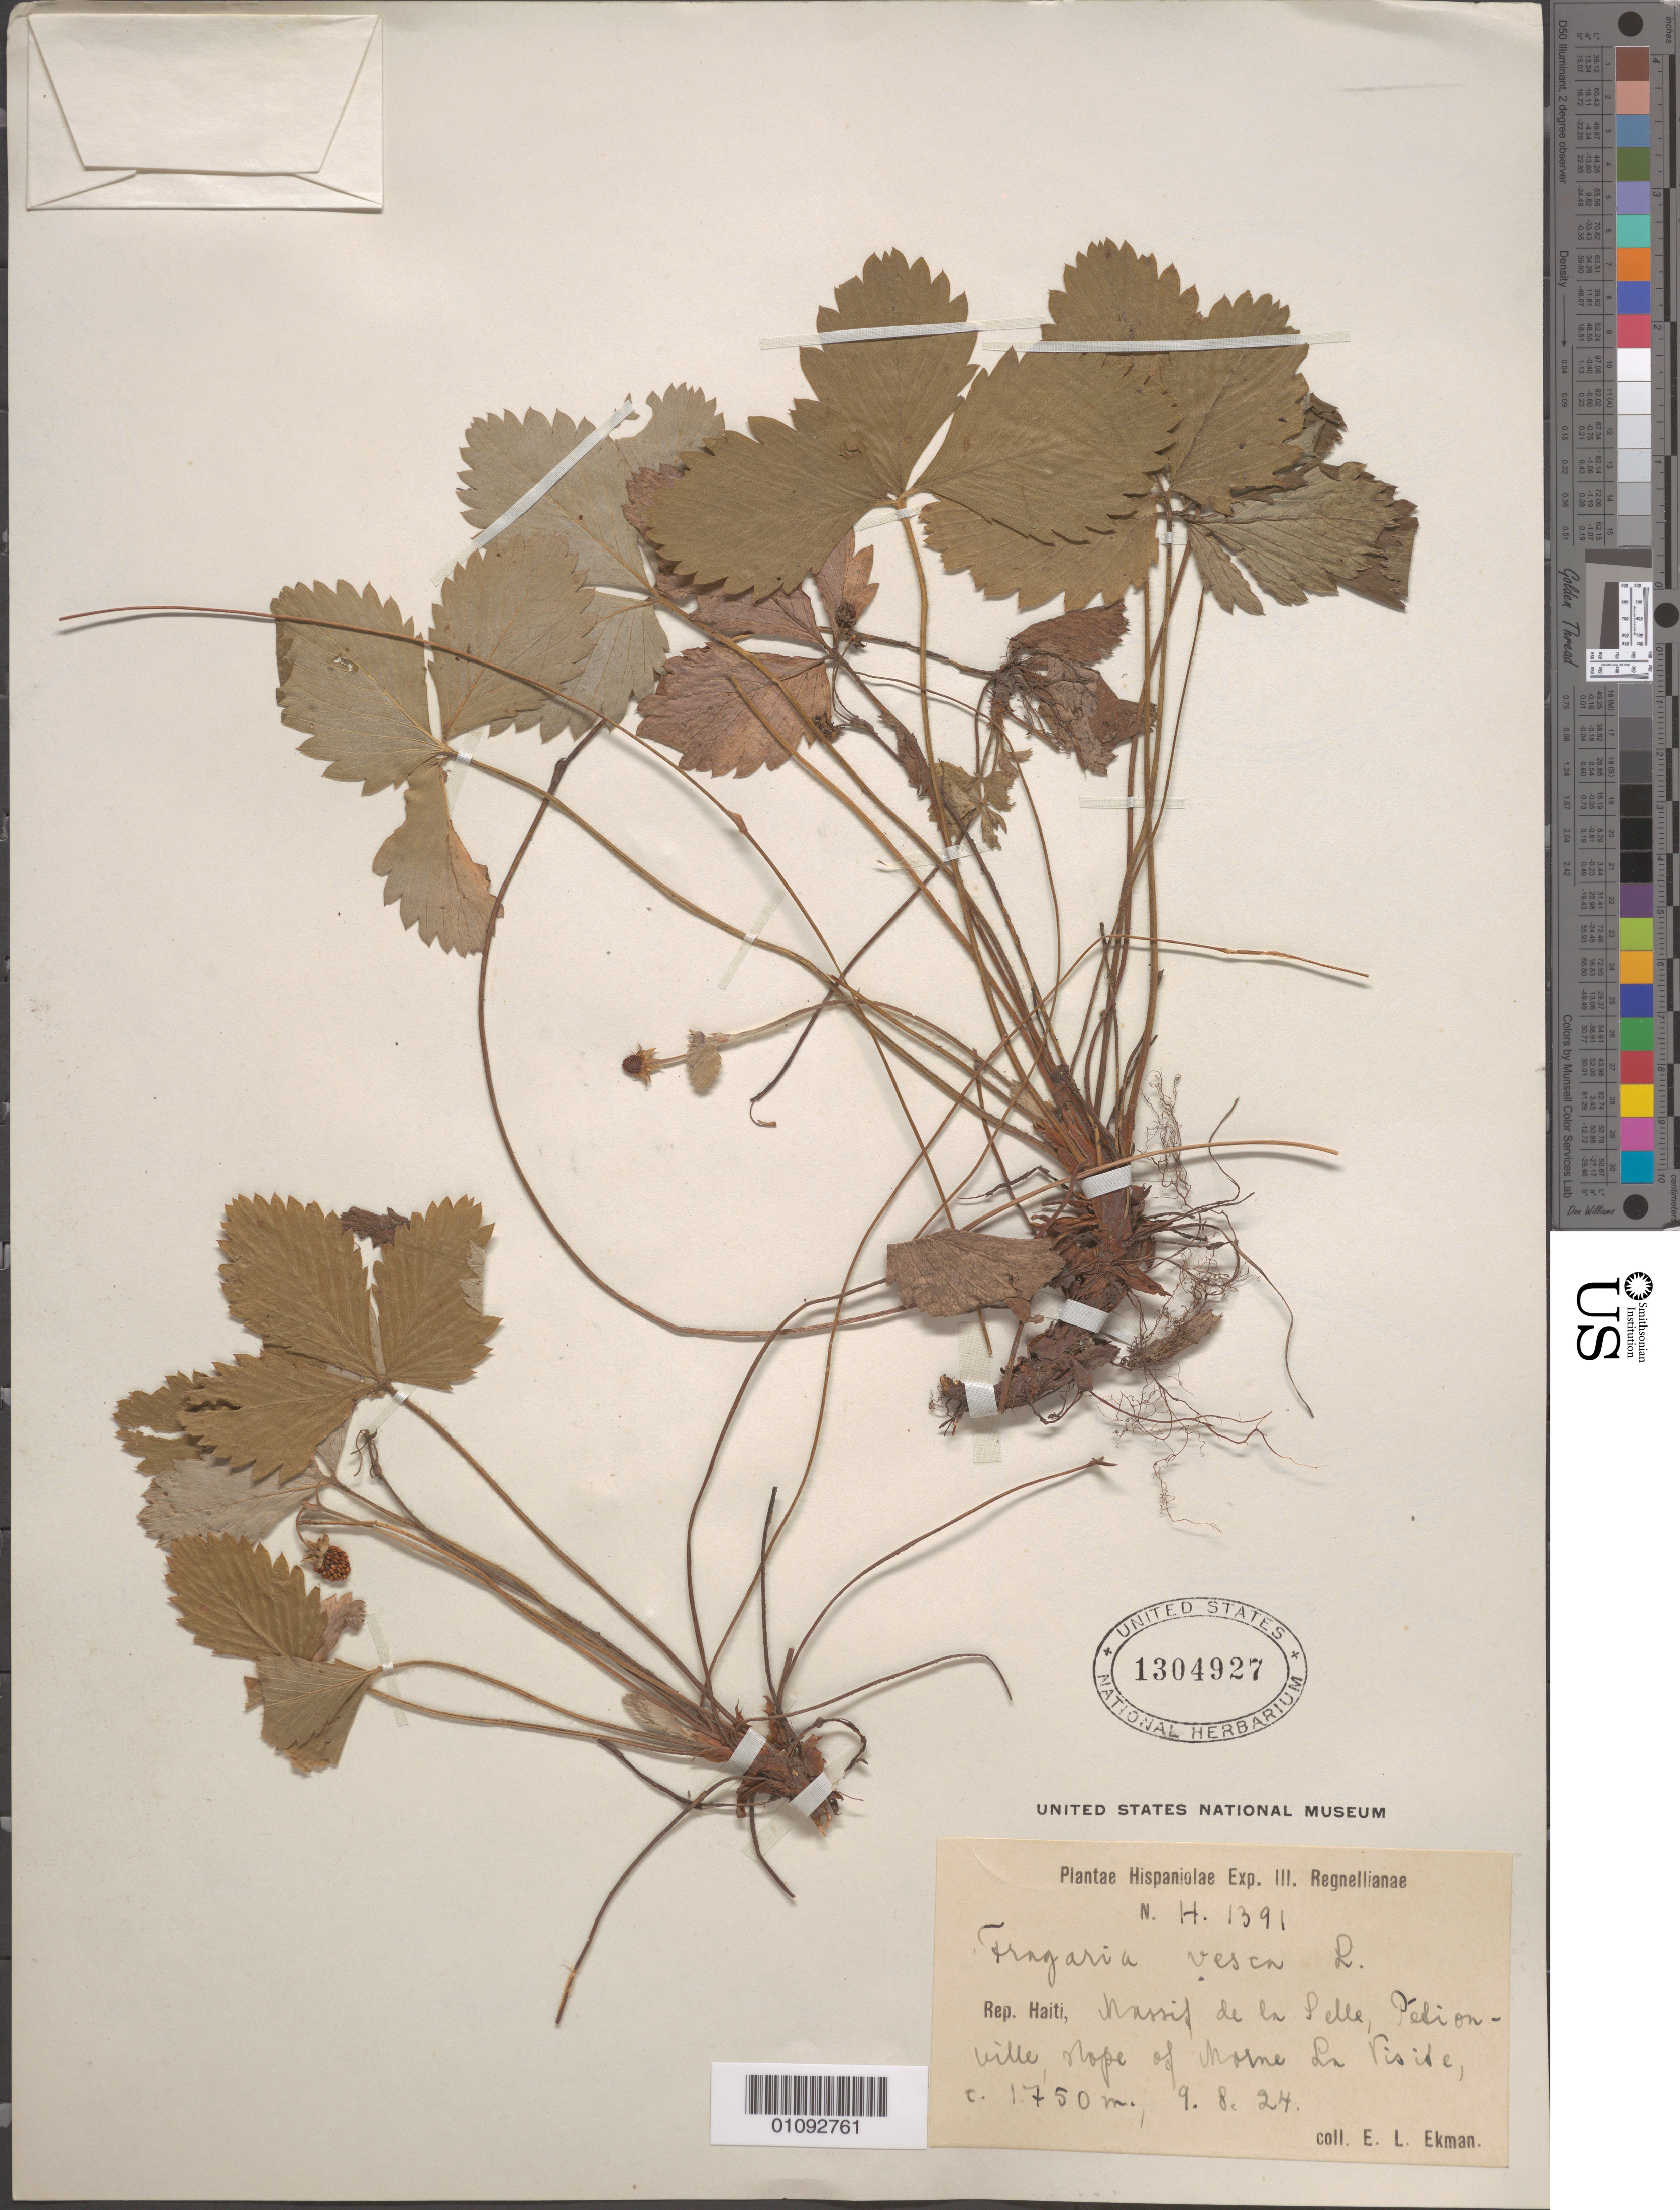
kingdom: Plantae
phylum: Tracheophyta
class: Magnoliopsida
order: Rosales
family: Rosaceae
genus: Fragaria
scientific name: Fragaria vesca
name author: L.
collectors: E. L. Ekman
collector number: H 1391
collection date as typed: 09 Aug 1924 or 08 Sep 1924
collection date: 1924-08-09 or 1924-09-08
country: Haiti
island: Hispaniola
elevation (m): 1750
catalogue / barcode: US 1304927